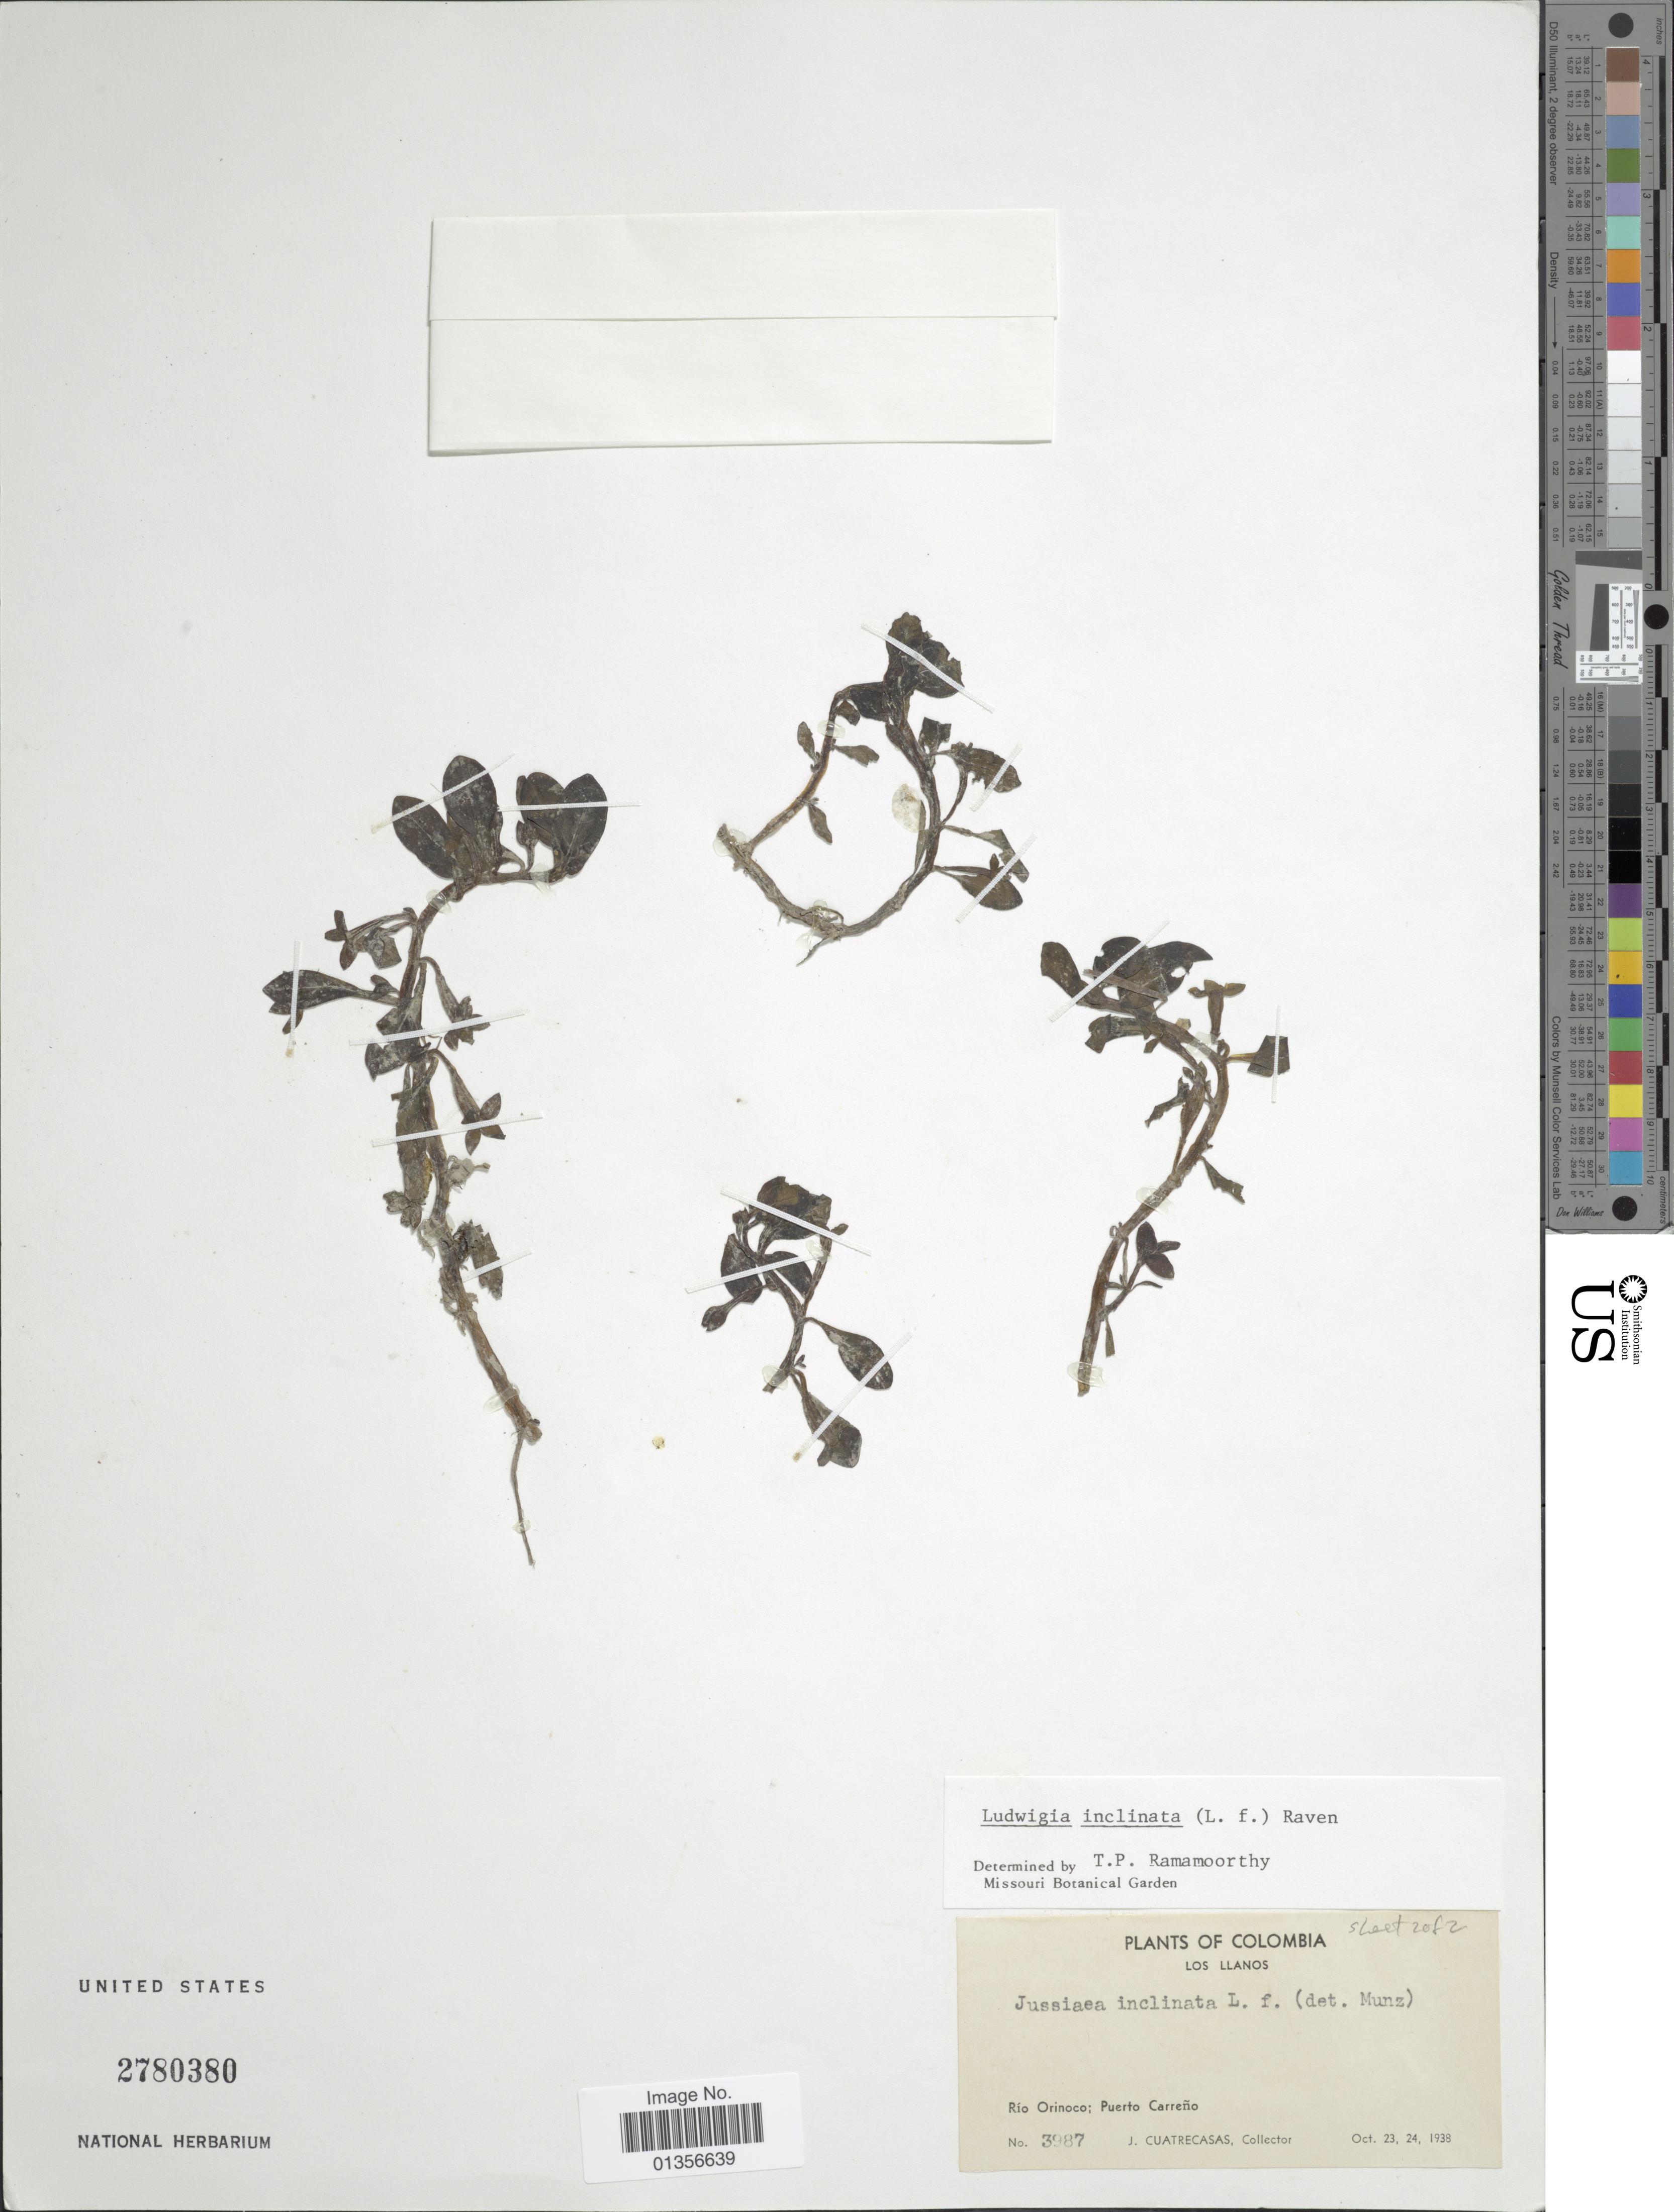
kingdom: Plantae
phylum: Tracheophyta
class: Magnoliopsida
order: Myrtales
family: Onagraceae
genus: Ludwigia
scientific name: Ludwigia inclinata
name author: (L. f.) M. Gómez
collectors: J. Cuatrecasas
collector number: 3987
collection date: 1938-10-23/1938-10-24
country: Colombia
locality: Los LLanos, Río Orinoco: Puerto Carreño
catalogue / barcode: US 2780380